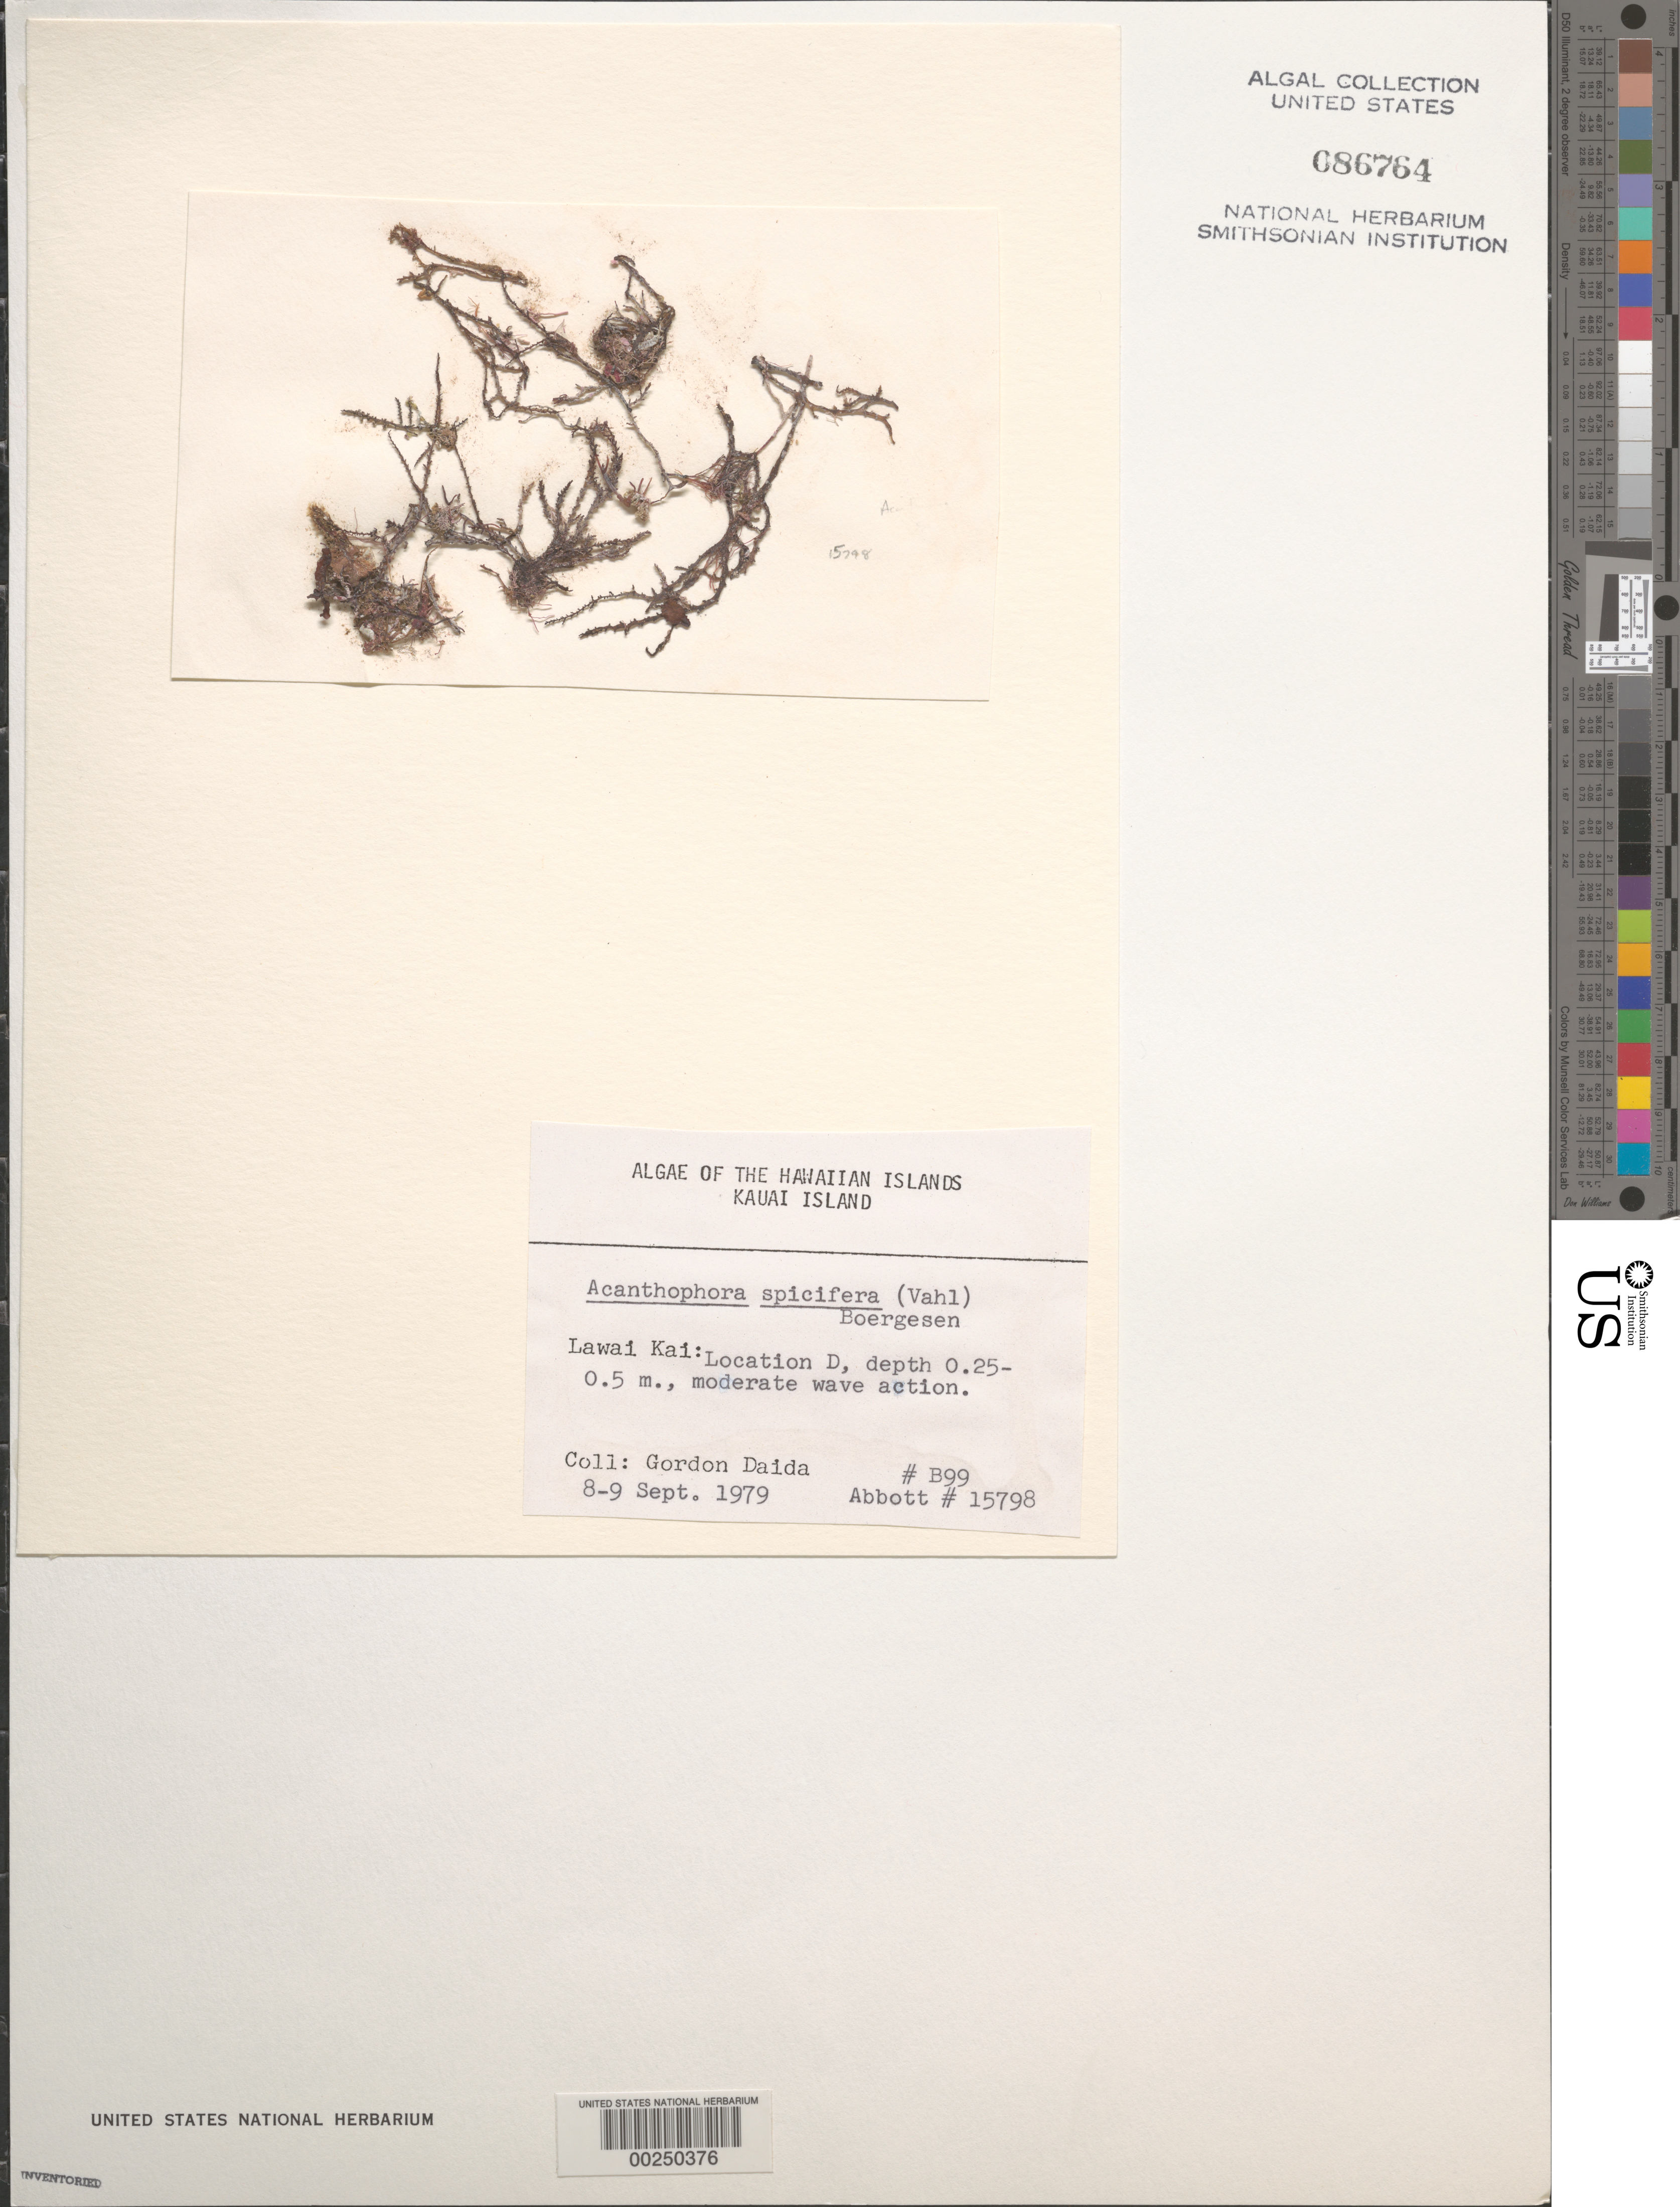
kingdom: Plantae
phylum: Rhodophyta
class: Florideophyceae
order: Ceramiales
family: Rhodomelaceae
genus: Acanthophora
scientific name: Acanthophora spicifera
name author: (Vahl) Børgesen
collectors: G. Daida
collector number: B99 & IAA 15798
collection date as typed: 08 Sep 1979 to 09 Sep 1979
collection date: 1979-09-08/1979-09-09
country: United States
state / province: Hawaii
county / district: Kaui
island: Kaua'i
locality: Lawai Kai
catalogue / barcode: US 86764